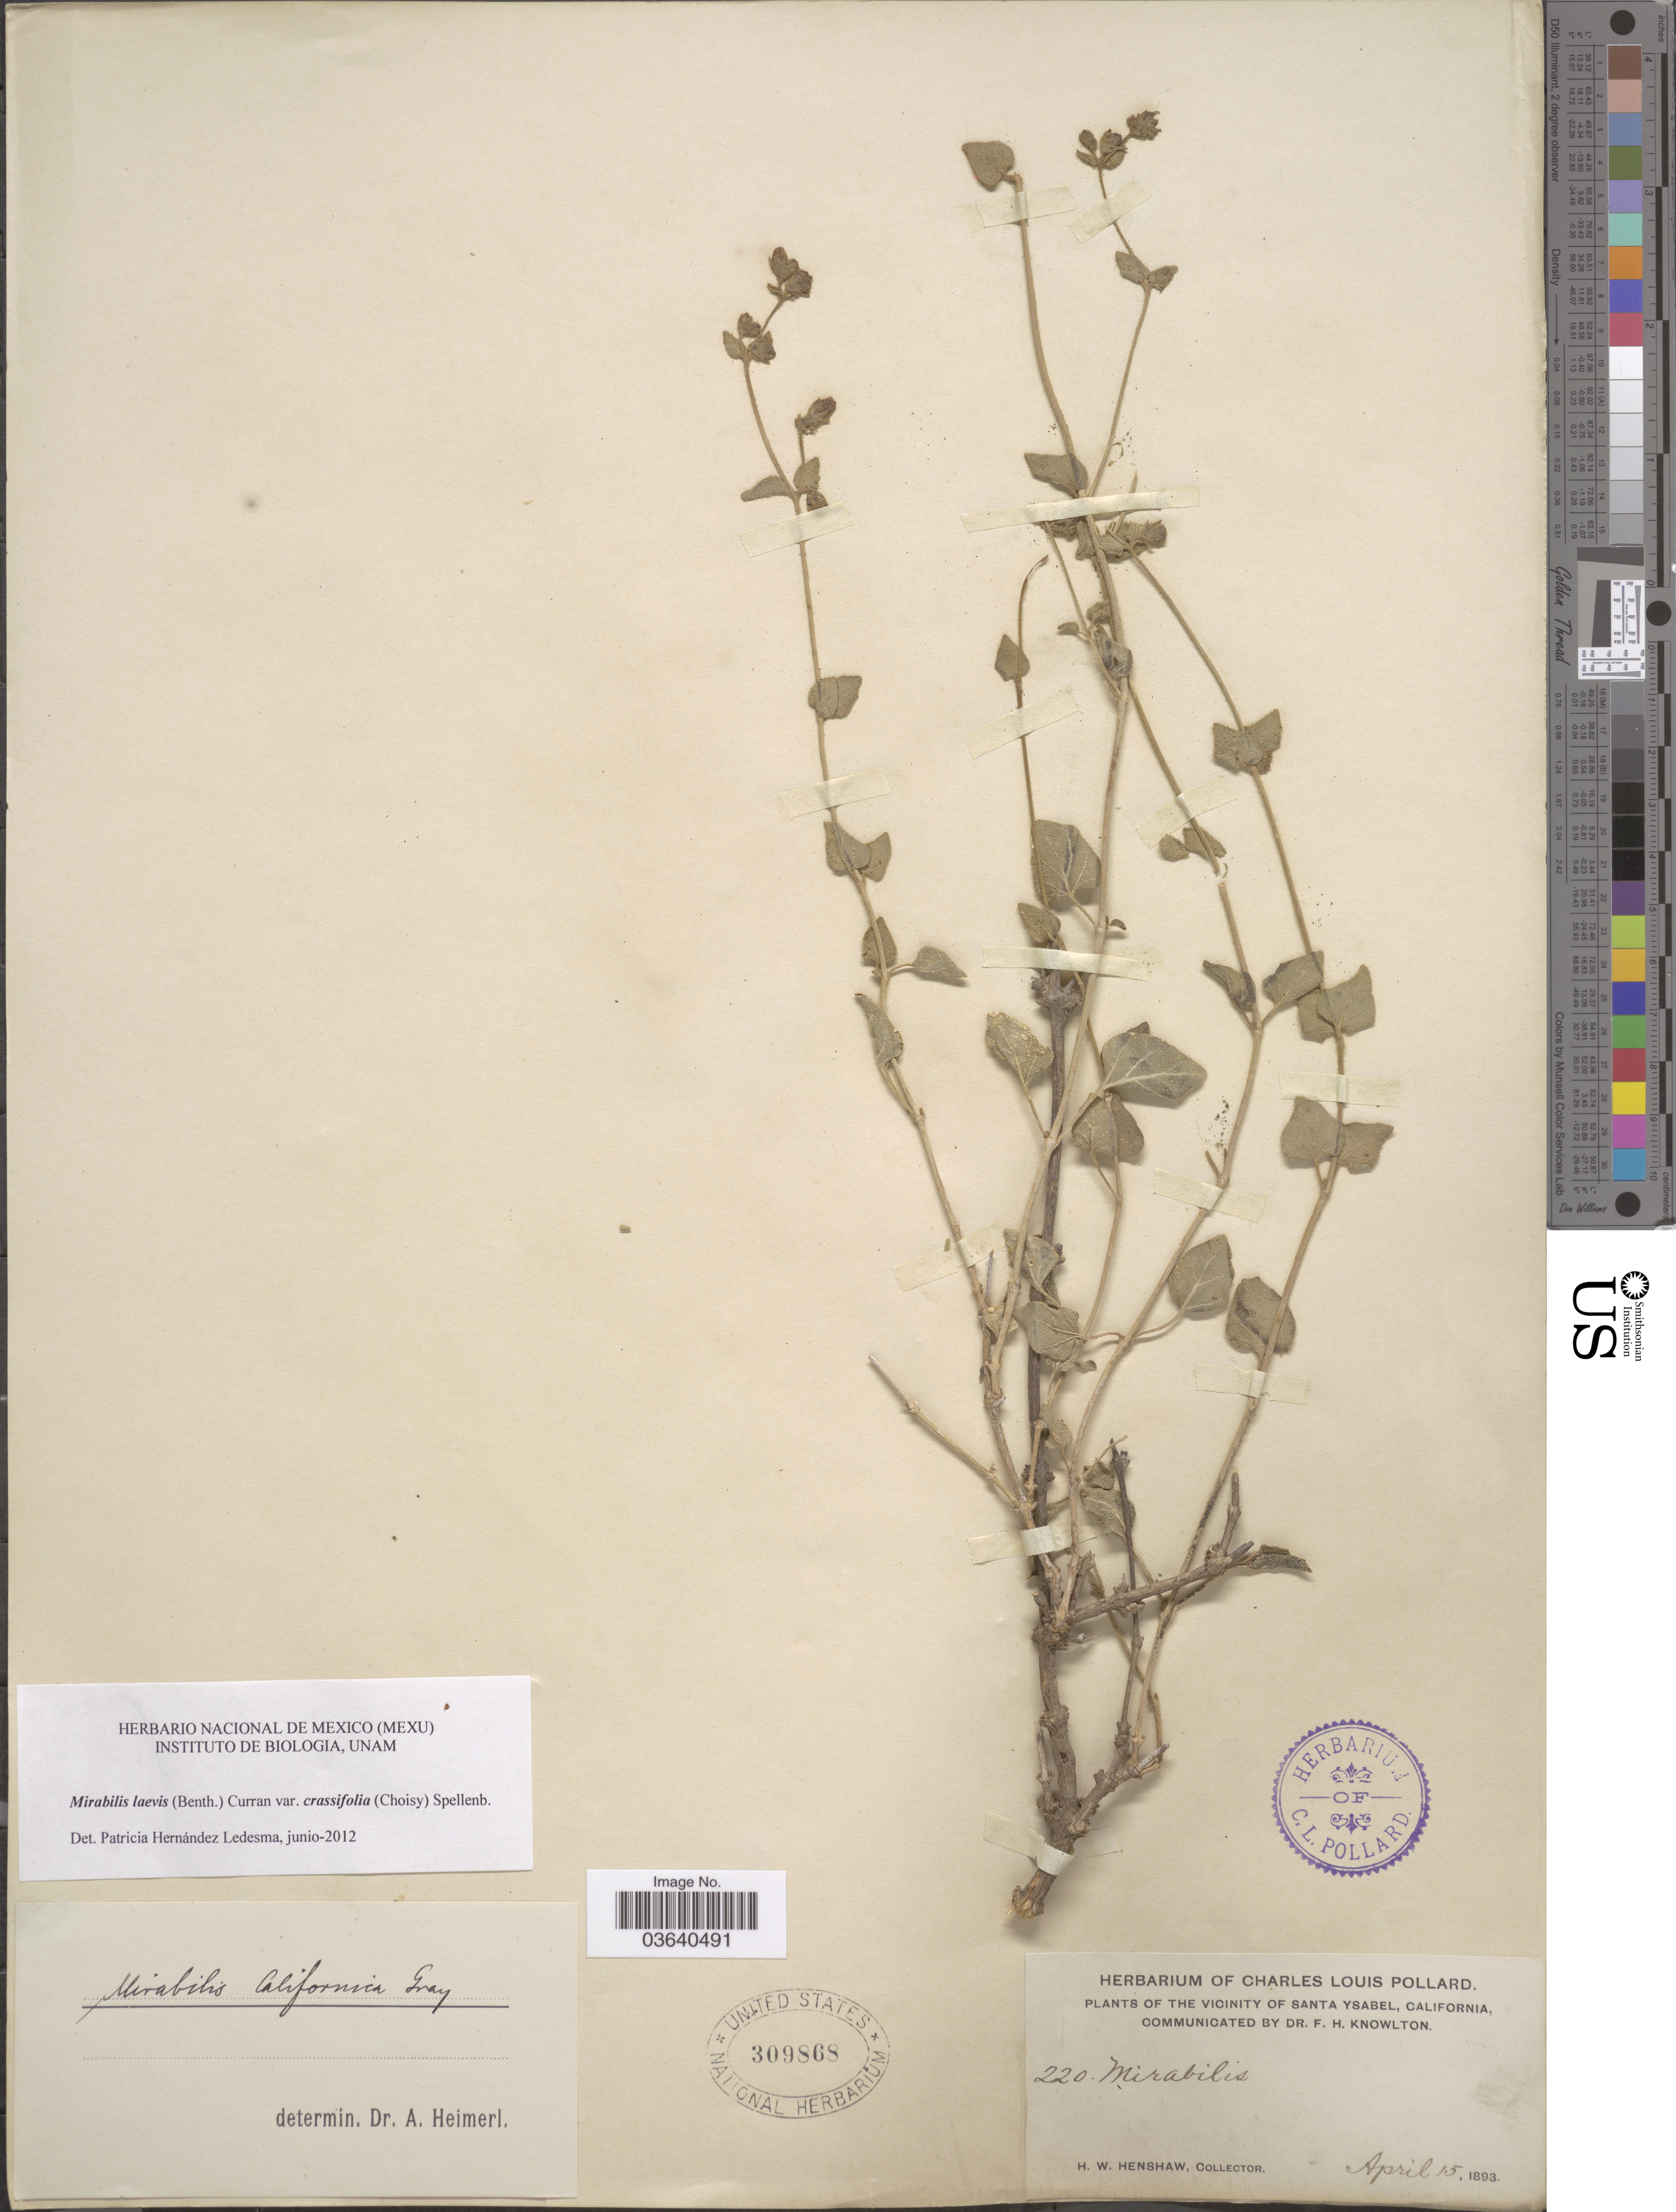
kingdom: Plantae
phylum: Tracheophyta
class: Magnoliopsida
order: Caryophyllales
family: Nyctaginaceae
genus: Mirabilis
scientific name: Mirabilis laevis var. crassifolia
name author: (Choisy) Spellenb.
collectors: H. Henshaw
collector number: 220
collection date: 1893-04-15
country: United States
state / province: California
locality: The vicinity of Santa Ysabel.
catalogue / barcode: US 309868